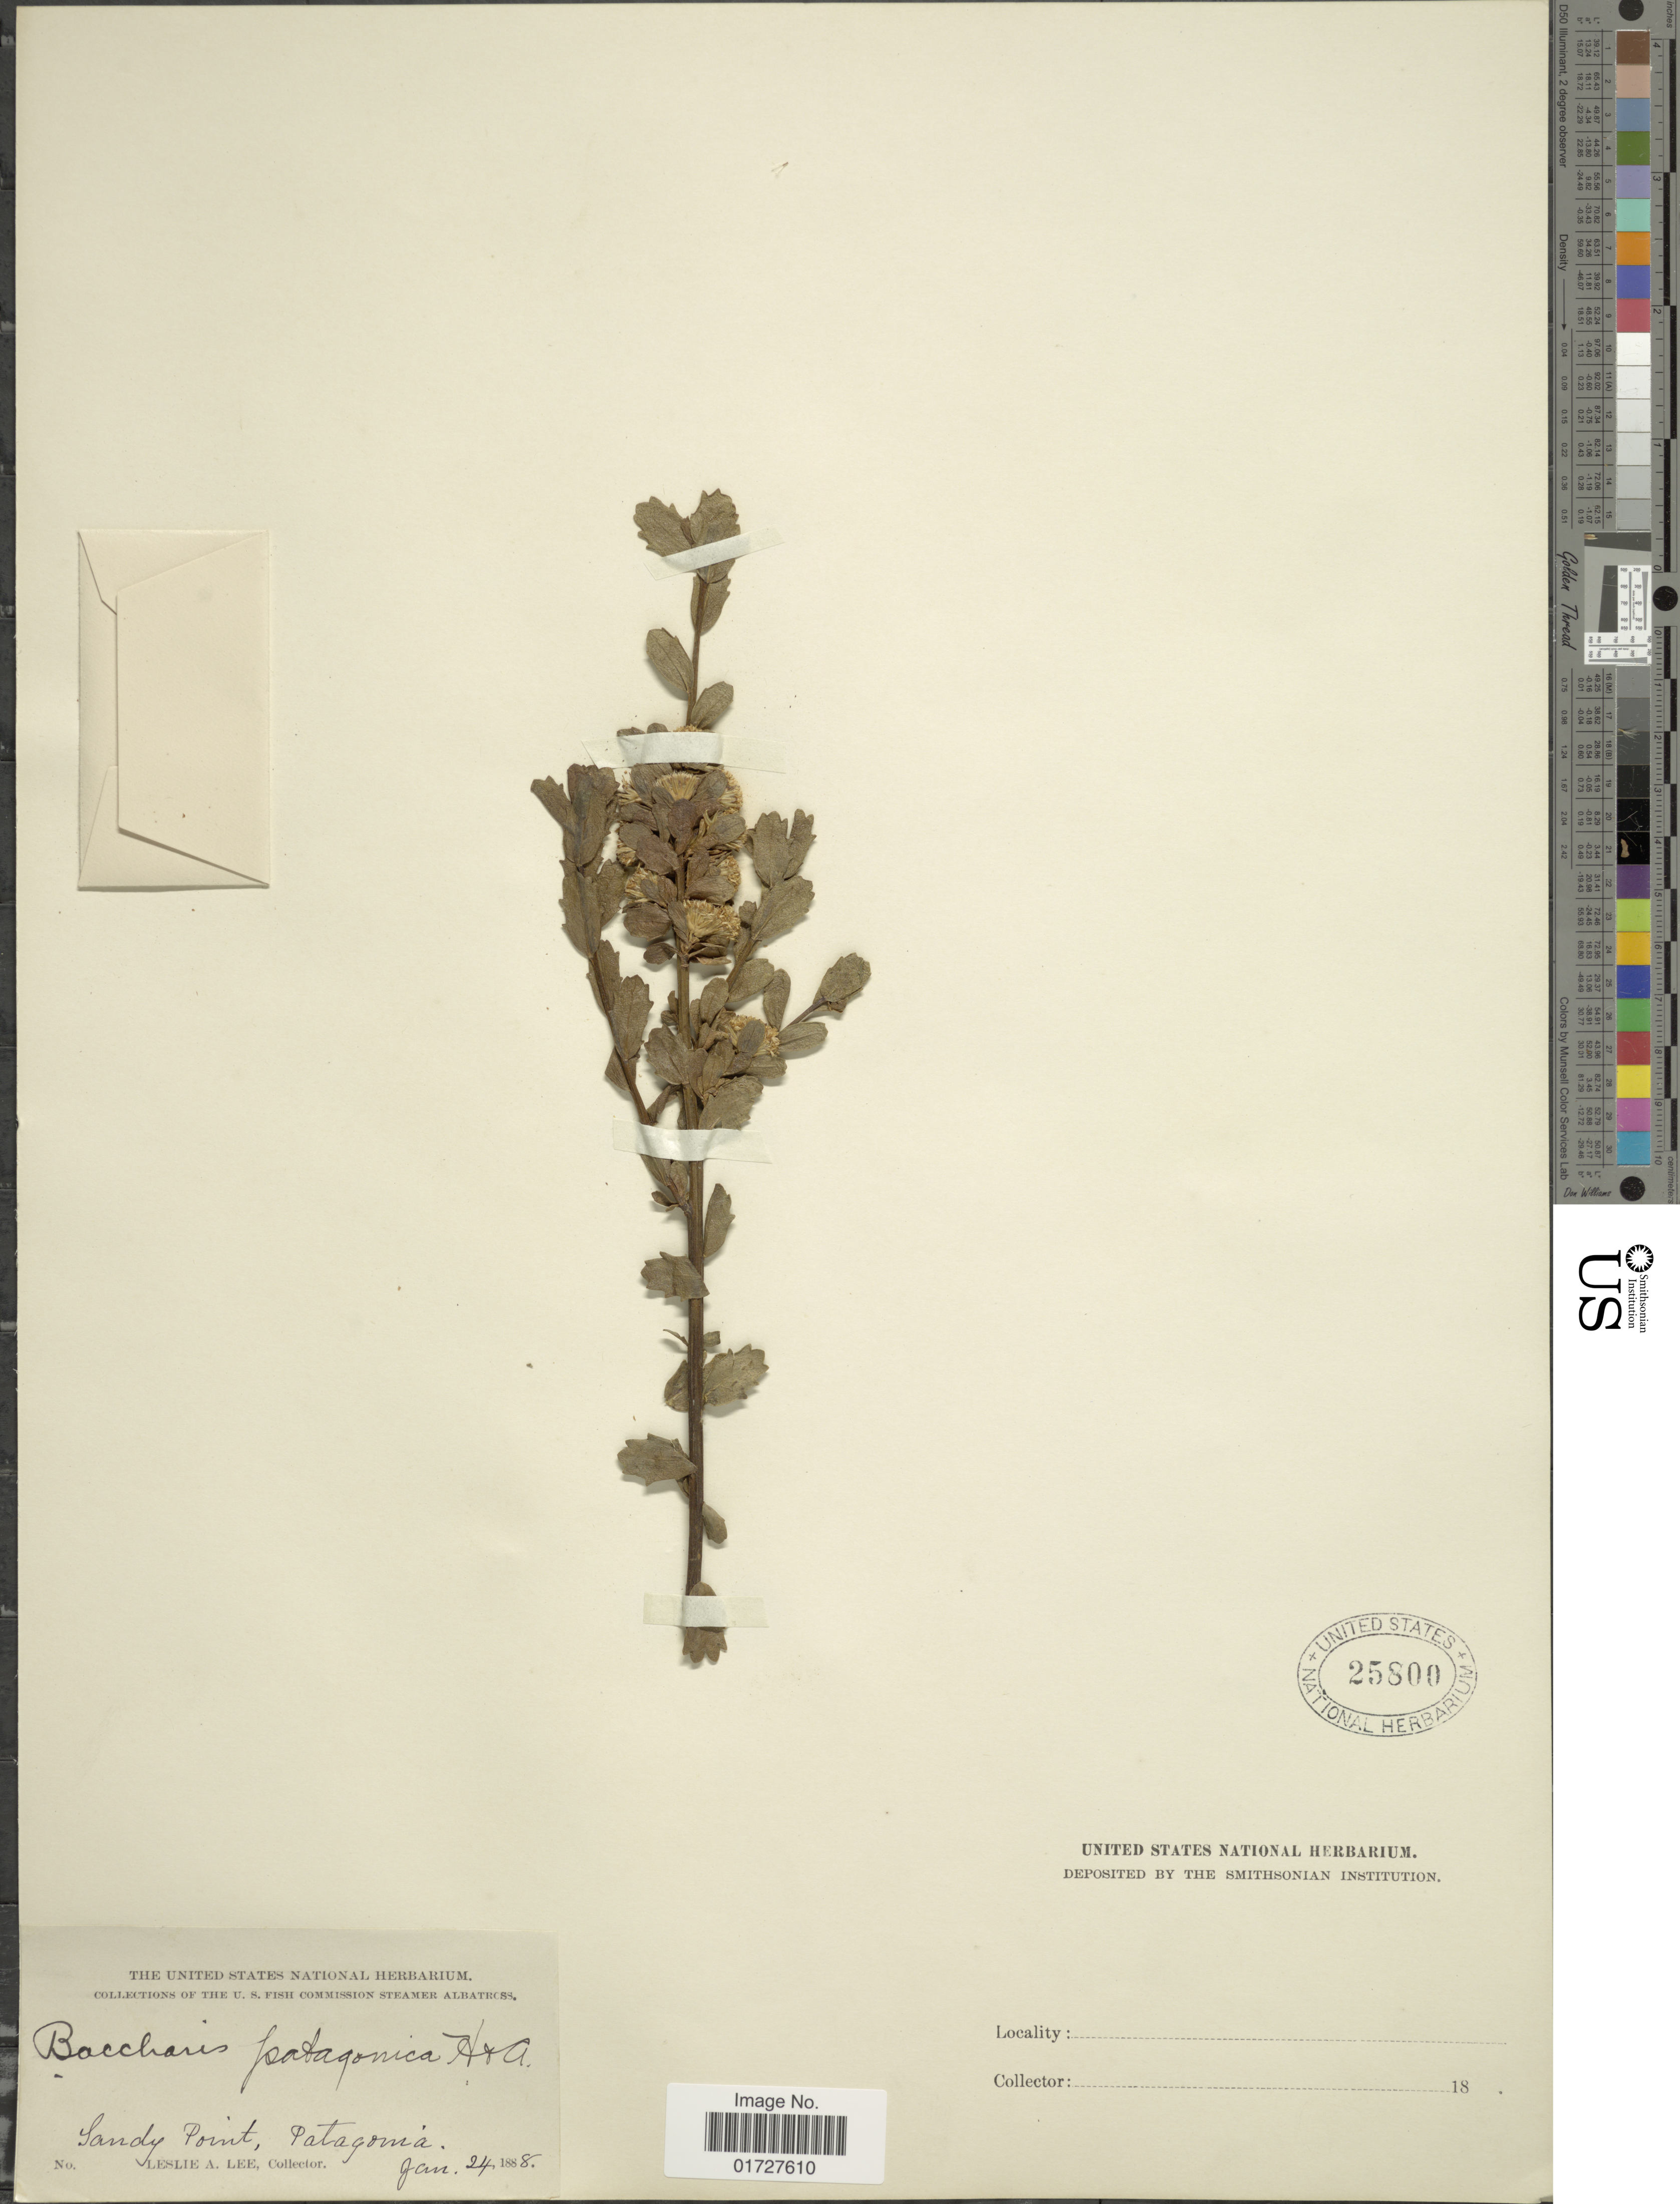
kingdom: Plantae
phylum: Tracheophyta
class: Magnoliopsida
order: Asterales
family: Asteraceae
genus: Baccharis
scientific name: Baccharis patagonica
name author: Hook. & Arn.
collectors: L. Lee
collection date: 1888-01-24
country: Chile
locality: Sandy Point, Patagonia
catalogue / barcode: US 25800